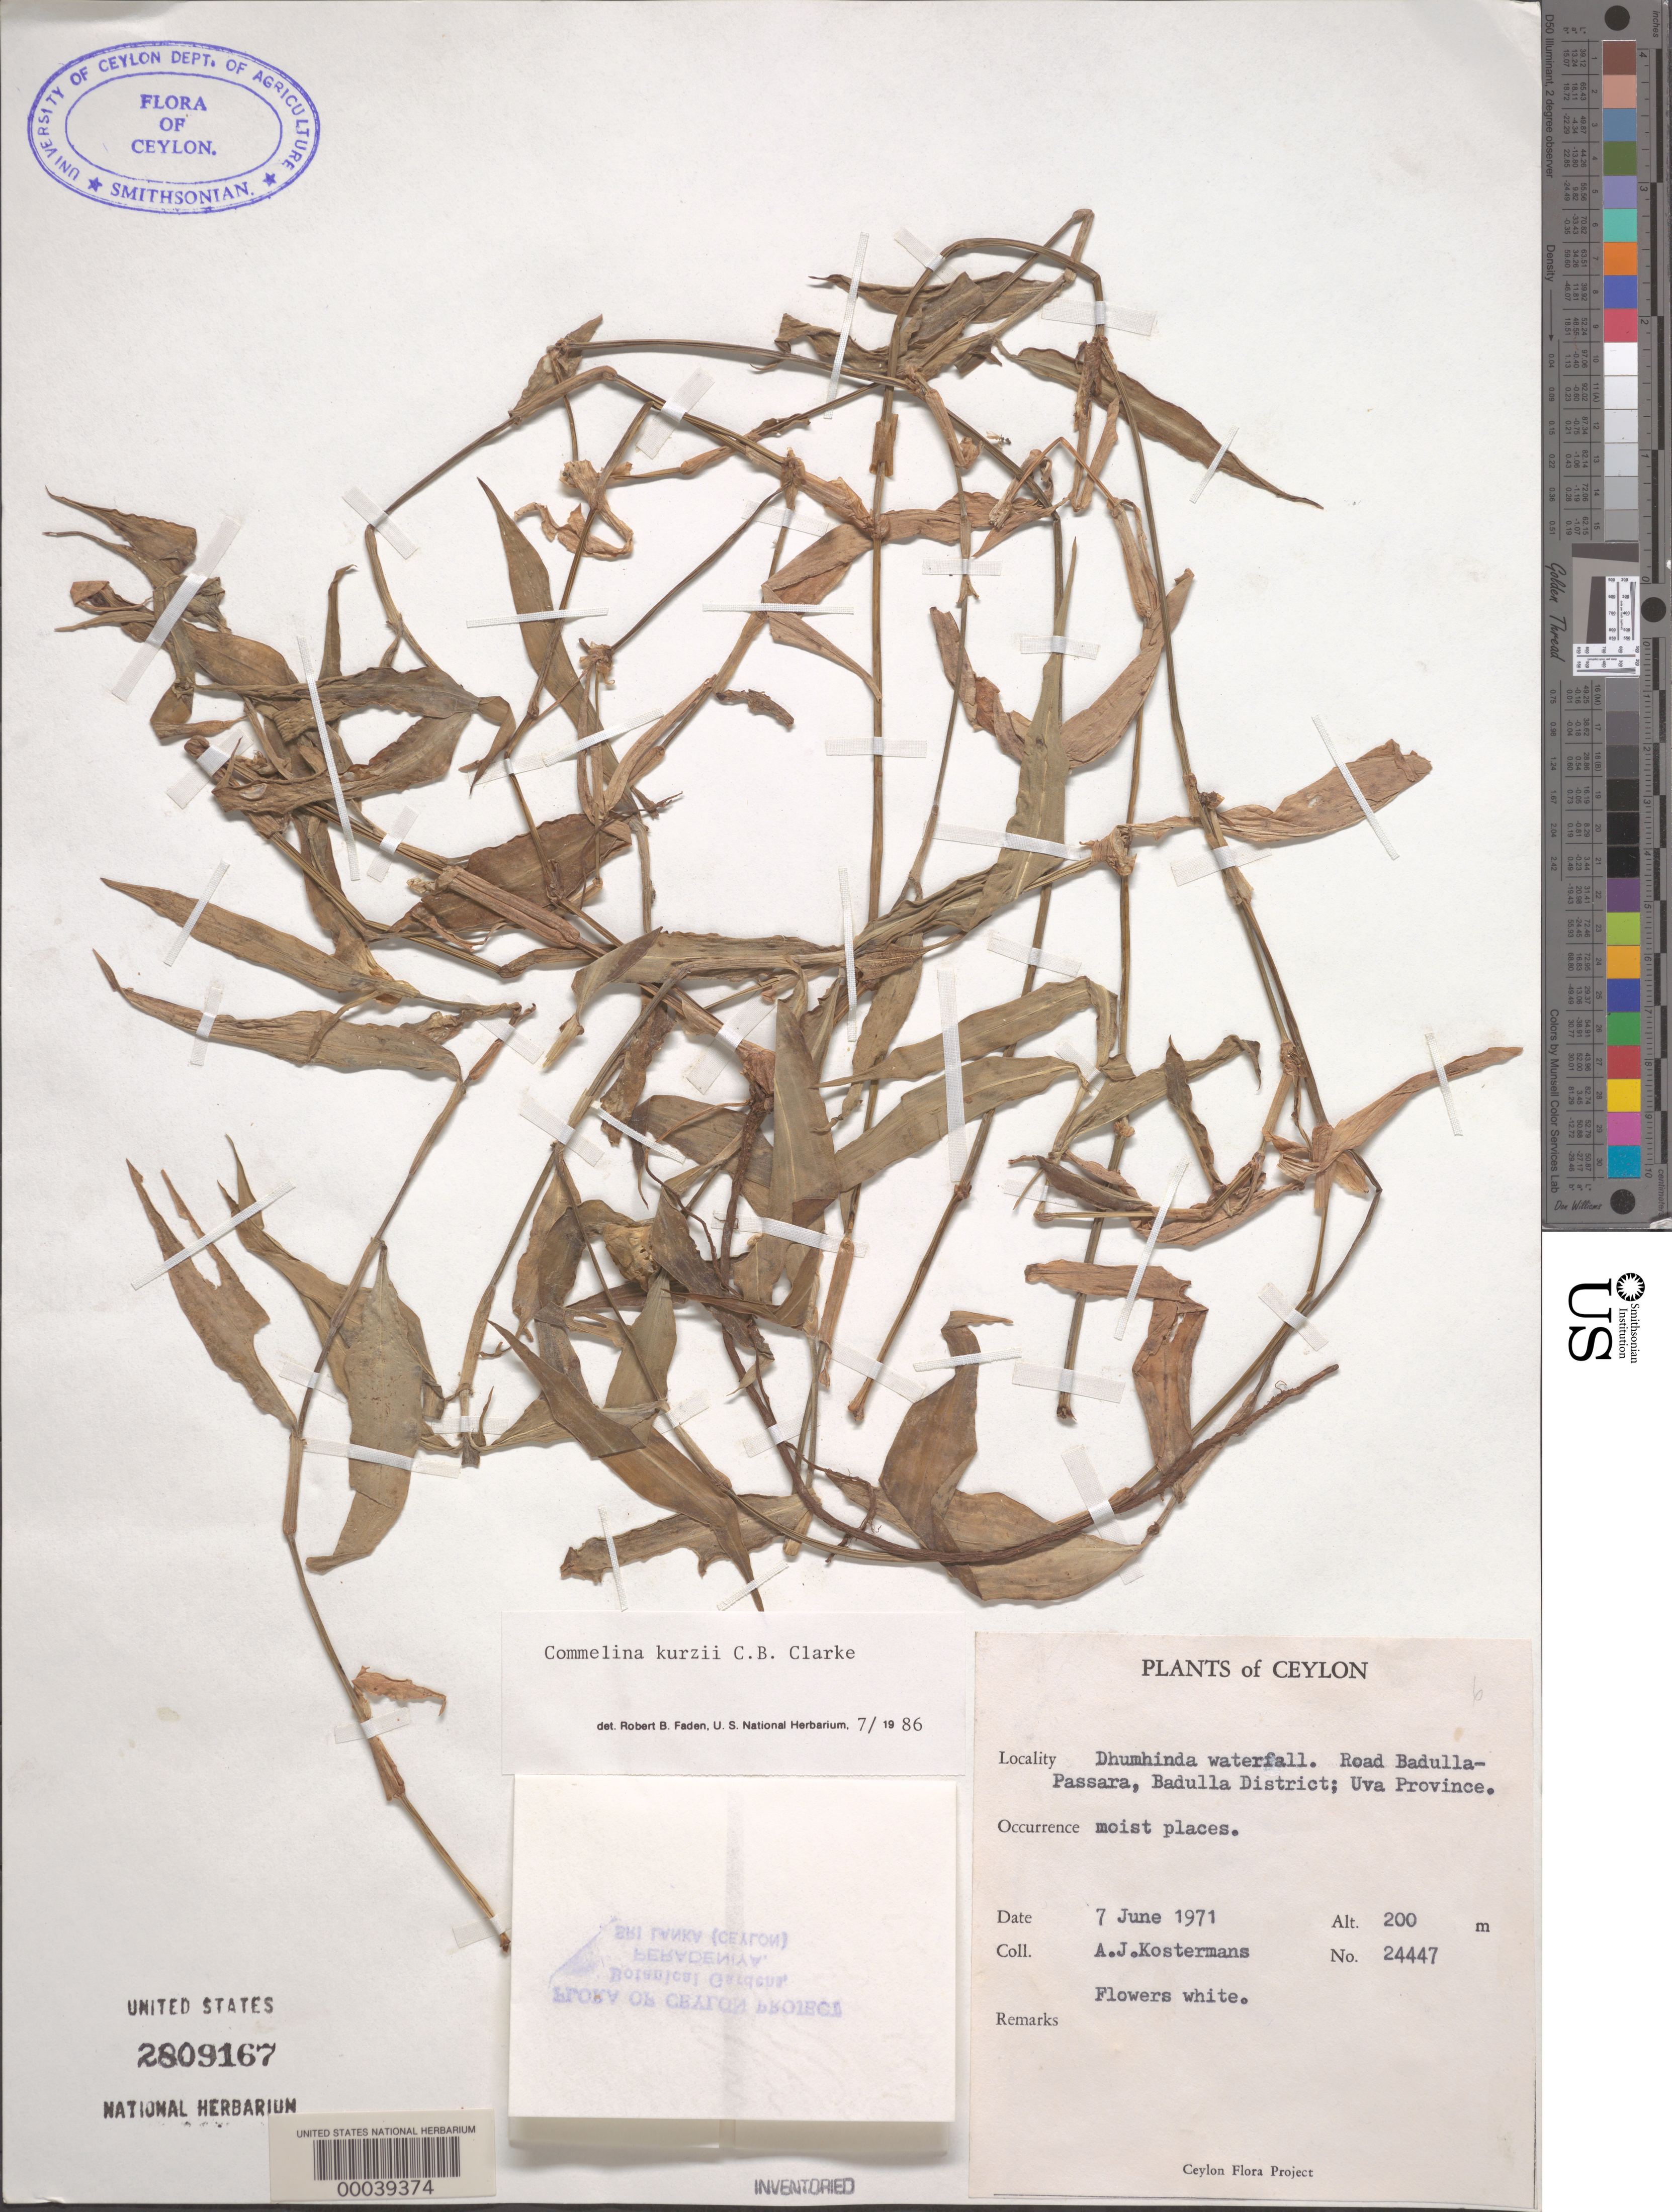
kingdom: Plantae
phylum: Tracheophyta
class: Liliopsida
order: Commelinales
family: Commelinaceae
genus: Commelina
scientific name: Commelina kurzii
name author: C.B. Clarke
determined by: Faden, Robert B., (US), Smithsonian Institution - National Museum of Natural History (UNITED STATES)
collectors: A. J. G. Kostermans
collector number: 24447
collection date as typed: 07 Jun 1971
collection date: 1971-06-07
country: Sri Lanka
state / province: Uva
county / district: Badulla Dist.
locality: Dhumhinda waterfalls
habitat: Moist area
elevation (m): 200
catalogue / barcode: US 2809167